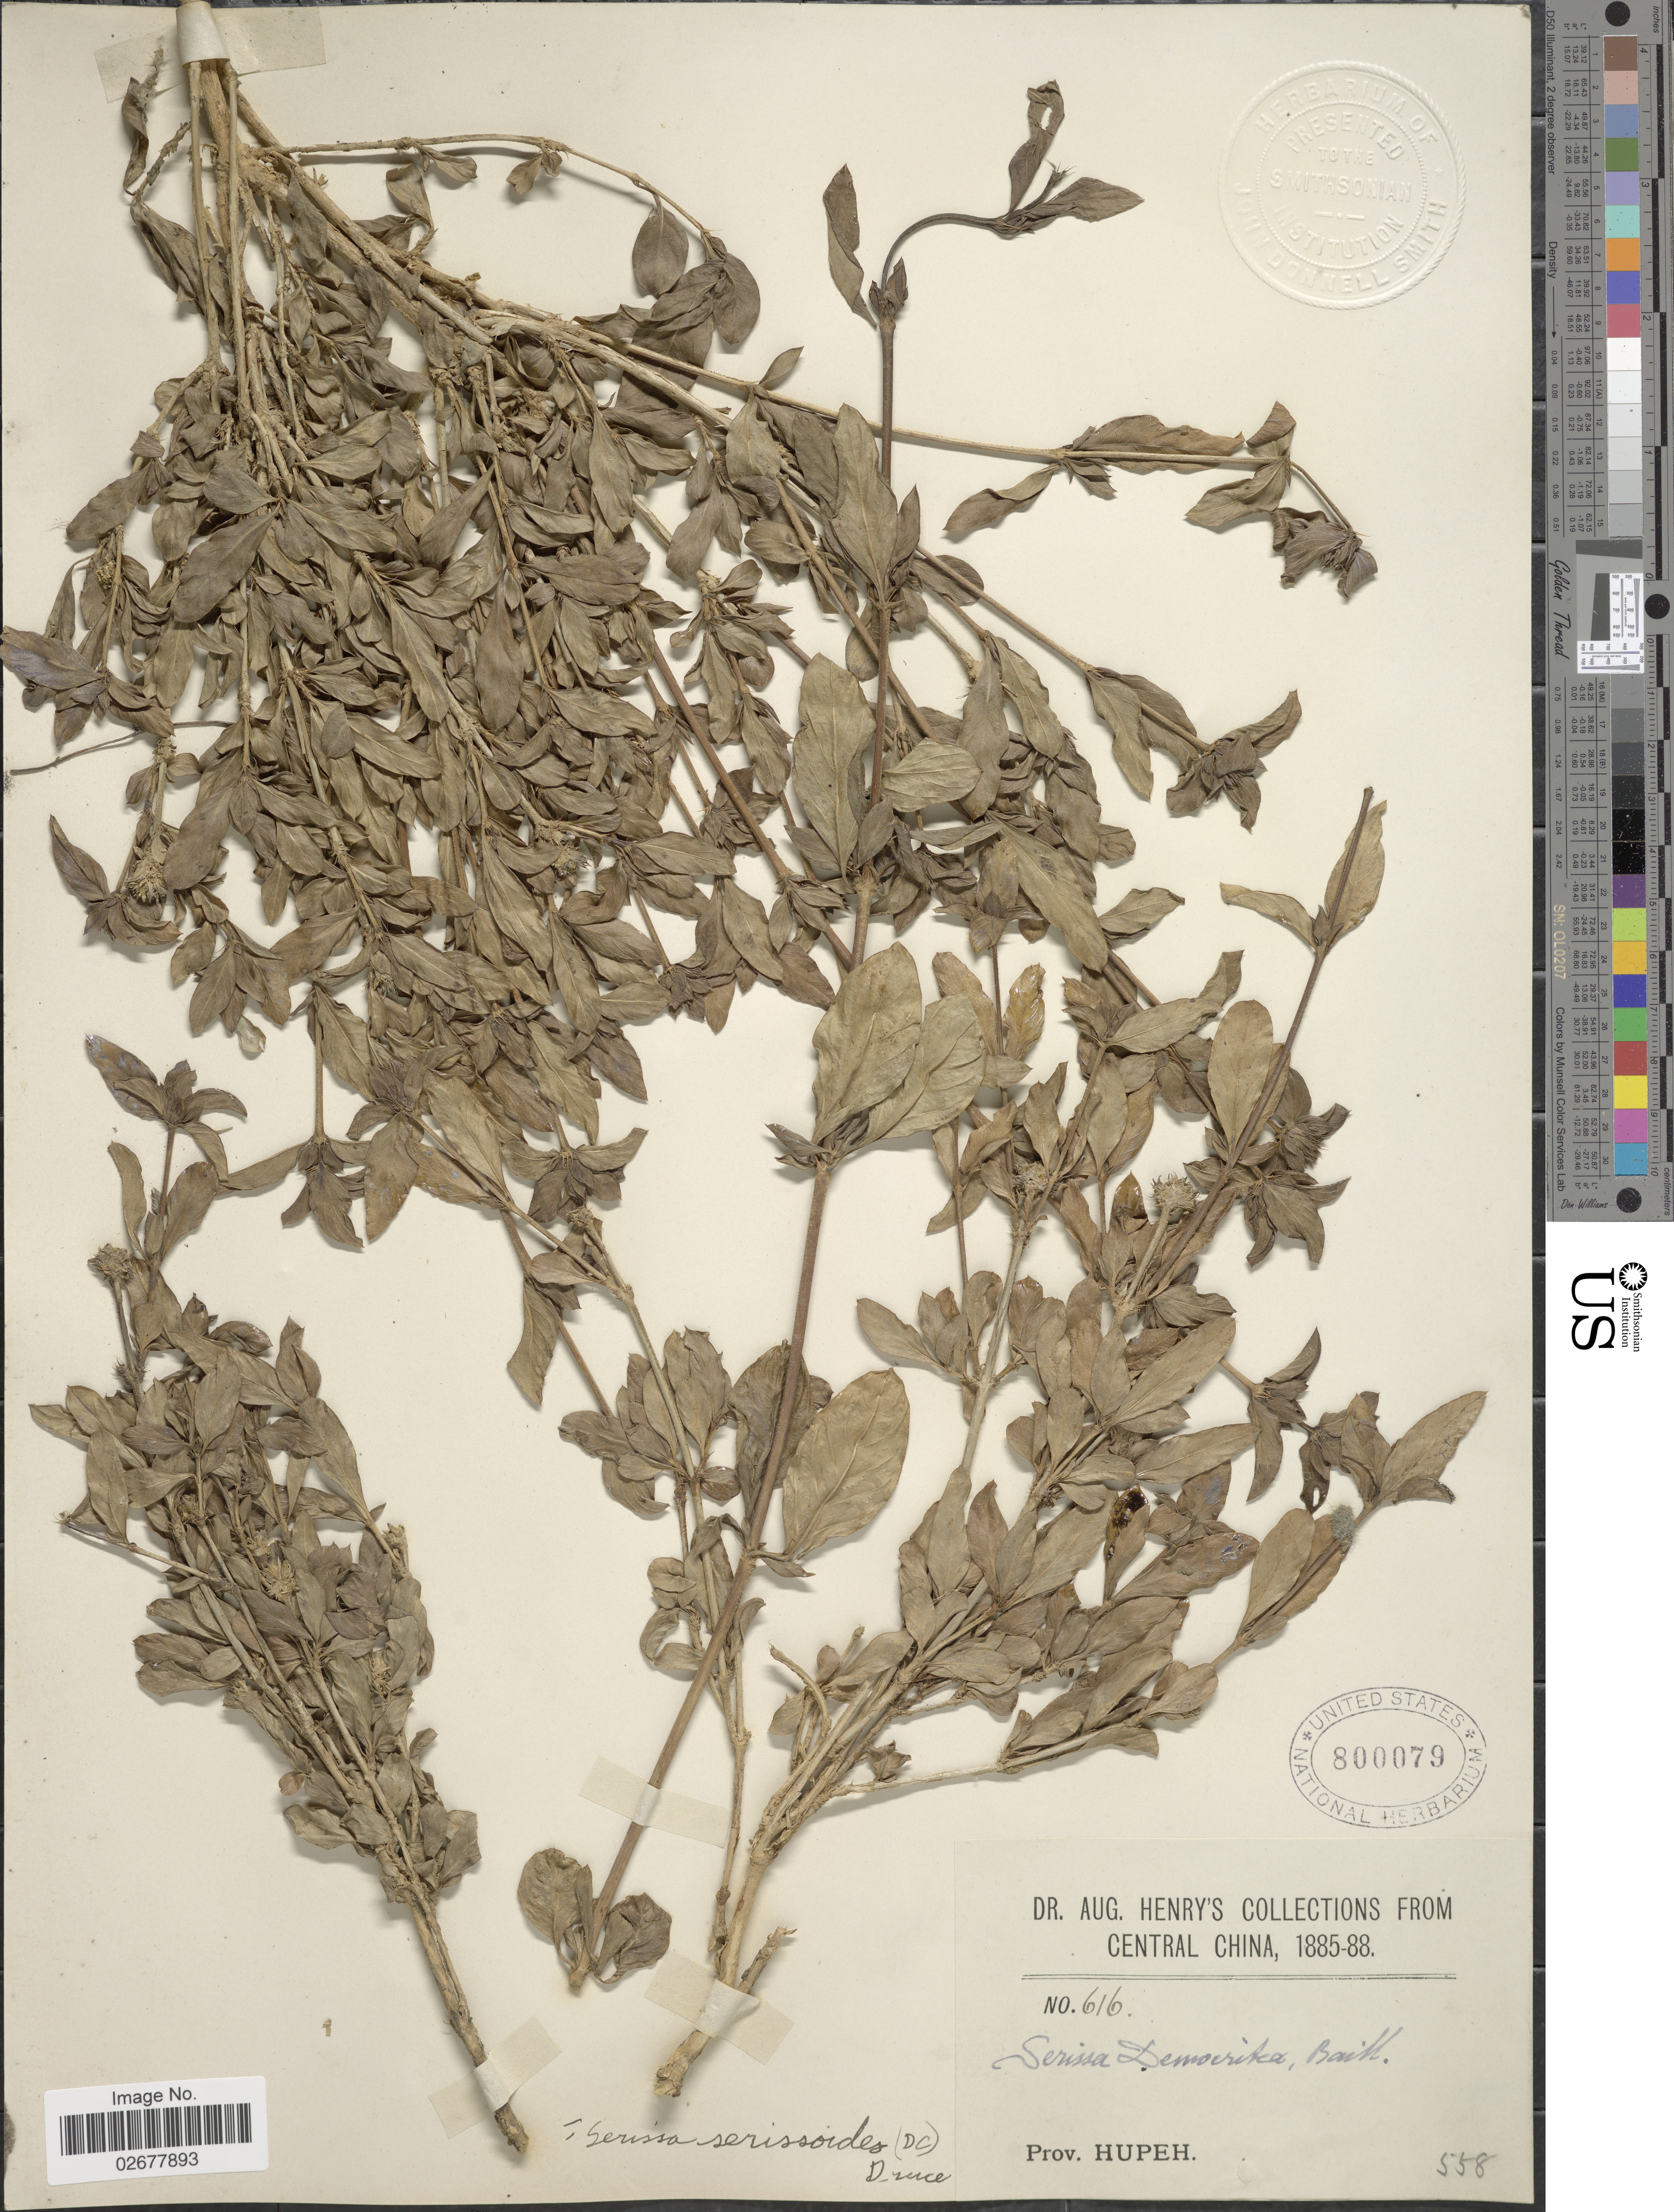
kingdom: Plantae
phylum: Tracheophyta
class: Magnoliopsida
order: Gentianales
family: Rubiaceae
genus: Serissa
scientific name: Serissa serrisoides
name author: (DC.) Druce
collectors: A. Henry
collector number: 616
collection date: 1885/1888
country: China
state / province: Hubei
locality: Central China, Prov. Hupeh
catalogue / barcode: US 800079